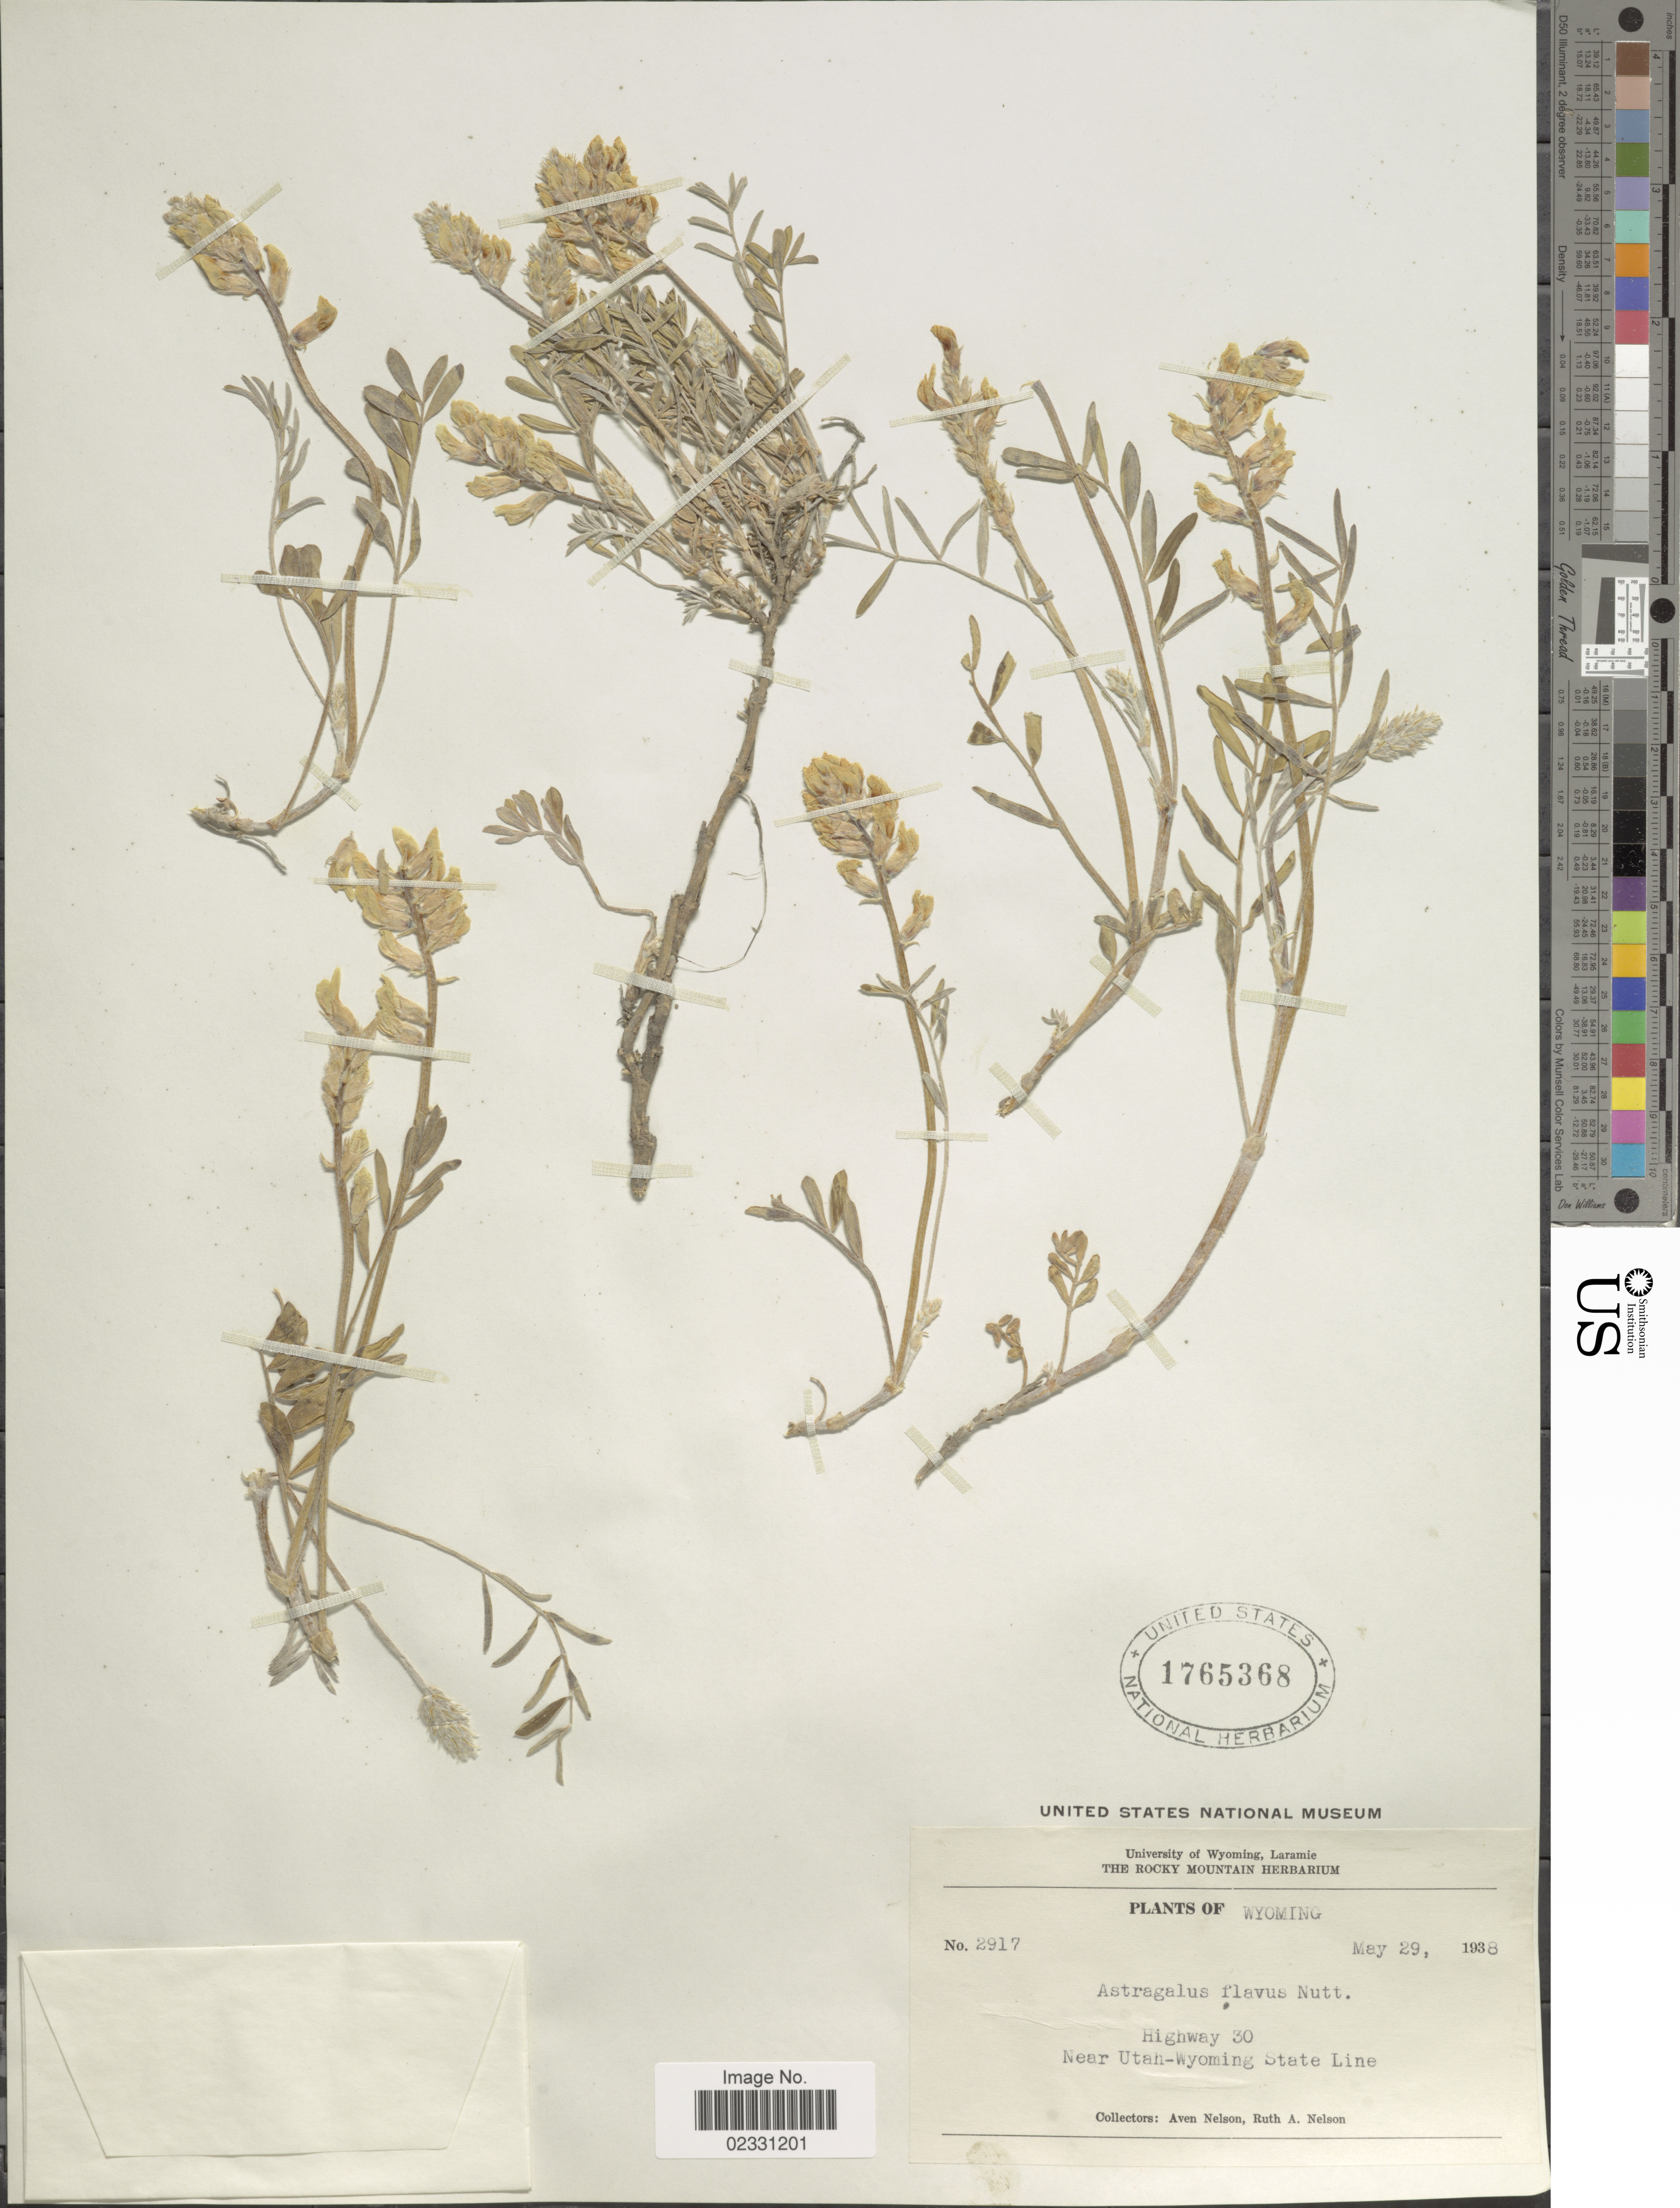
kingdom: Plantae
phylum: Tracheophyta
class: Magnoliopsida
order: Fabales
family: Fabaceae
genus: Astragalus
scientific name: Astragalus flavus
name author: Torr. & A. Gray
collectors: A. Nelson & R. A. Nelson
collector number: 2917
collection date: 1938-05-29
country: United States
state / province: Wyoming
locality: Highway 30. Near Utah-Wyoming State Line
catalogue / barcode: US 1765368